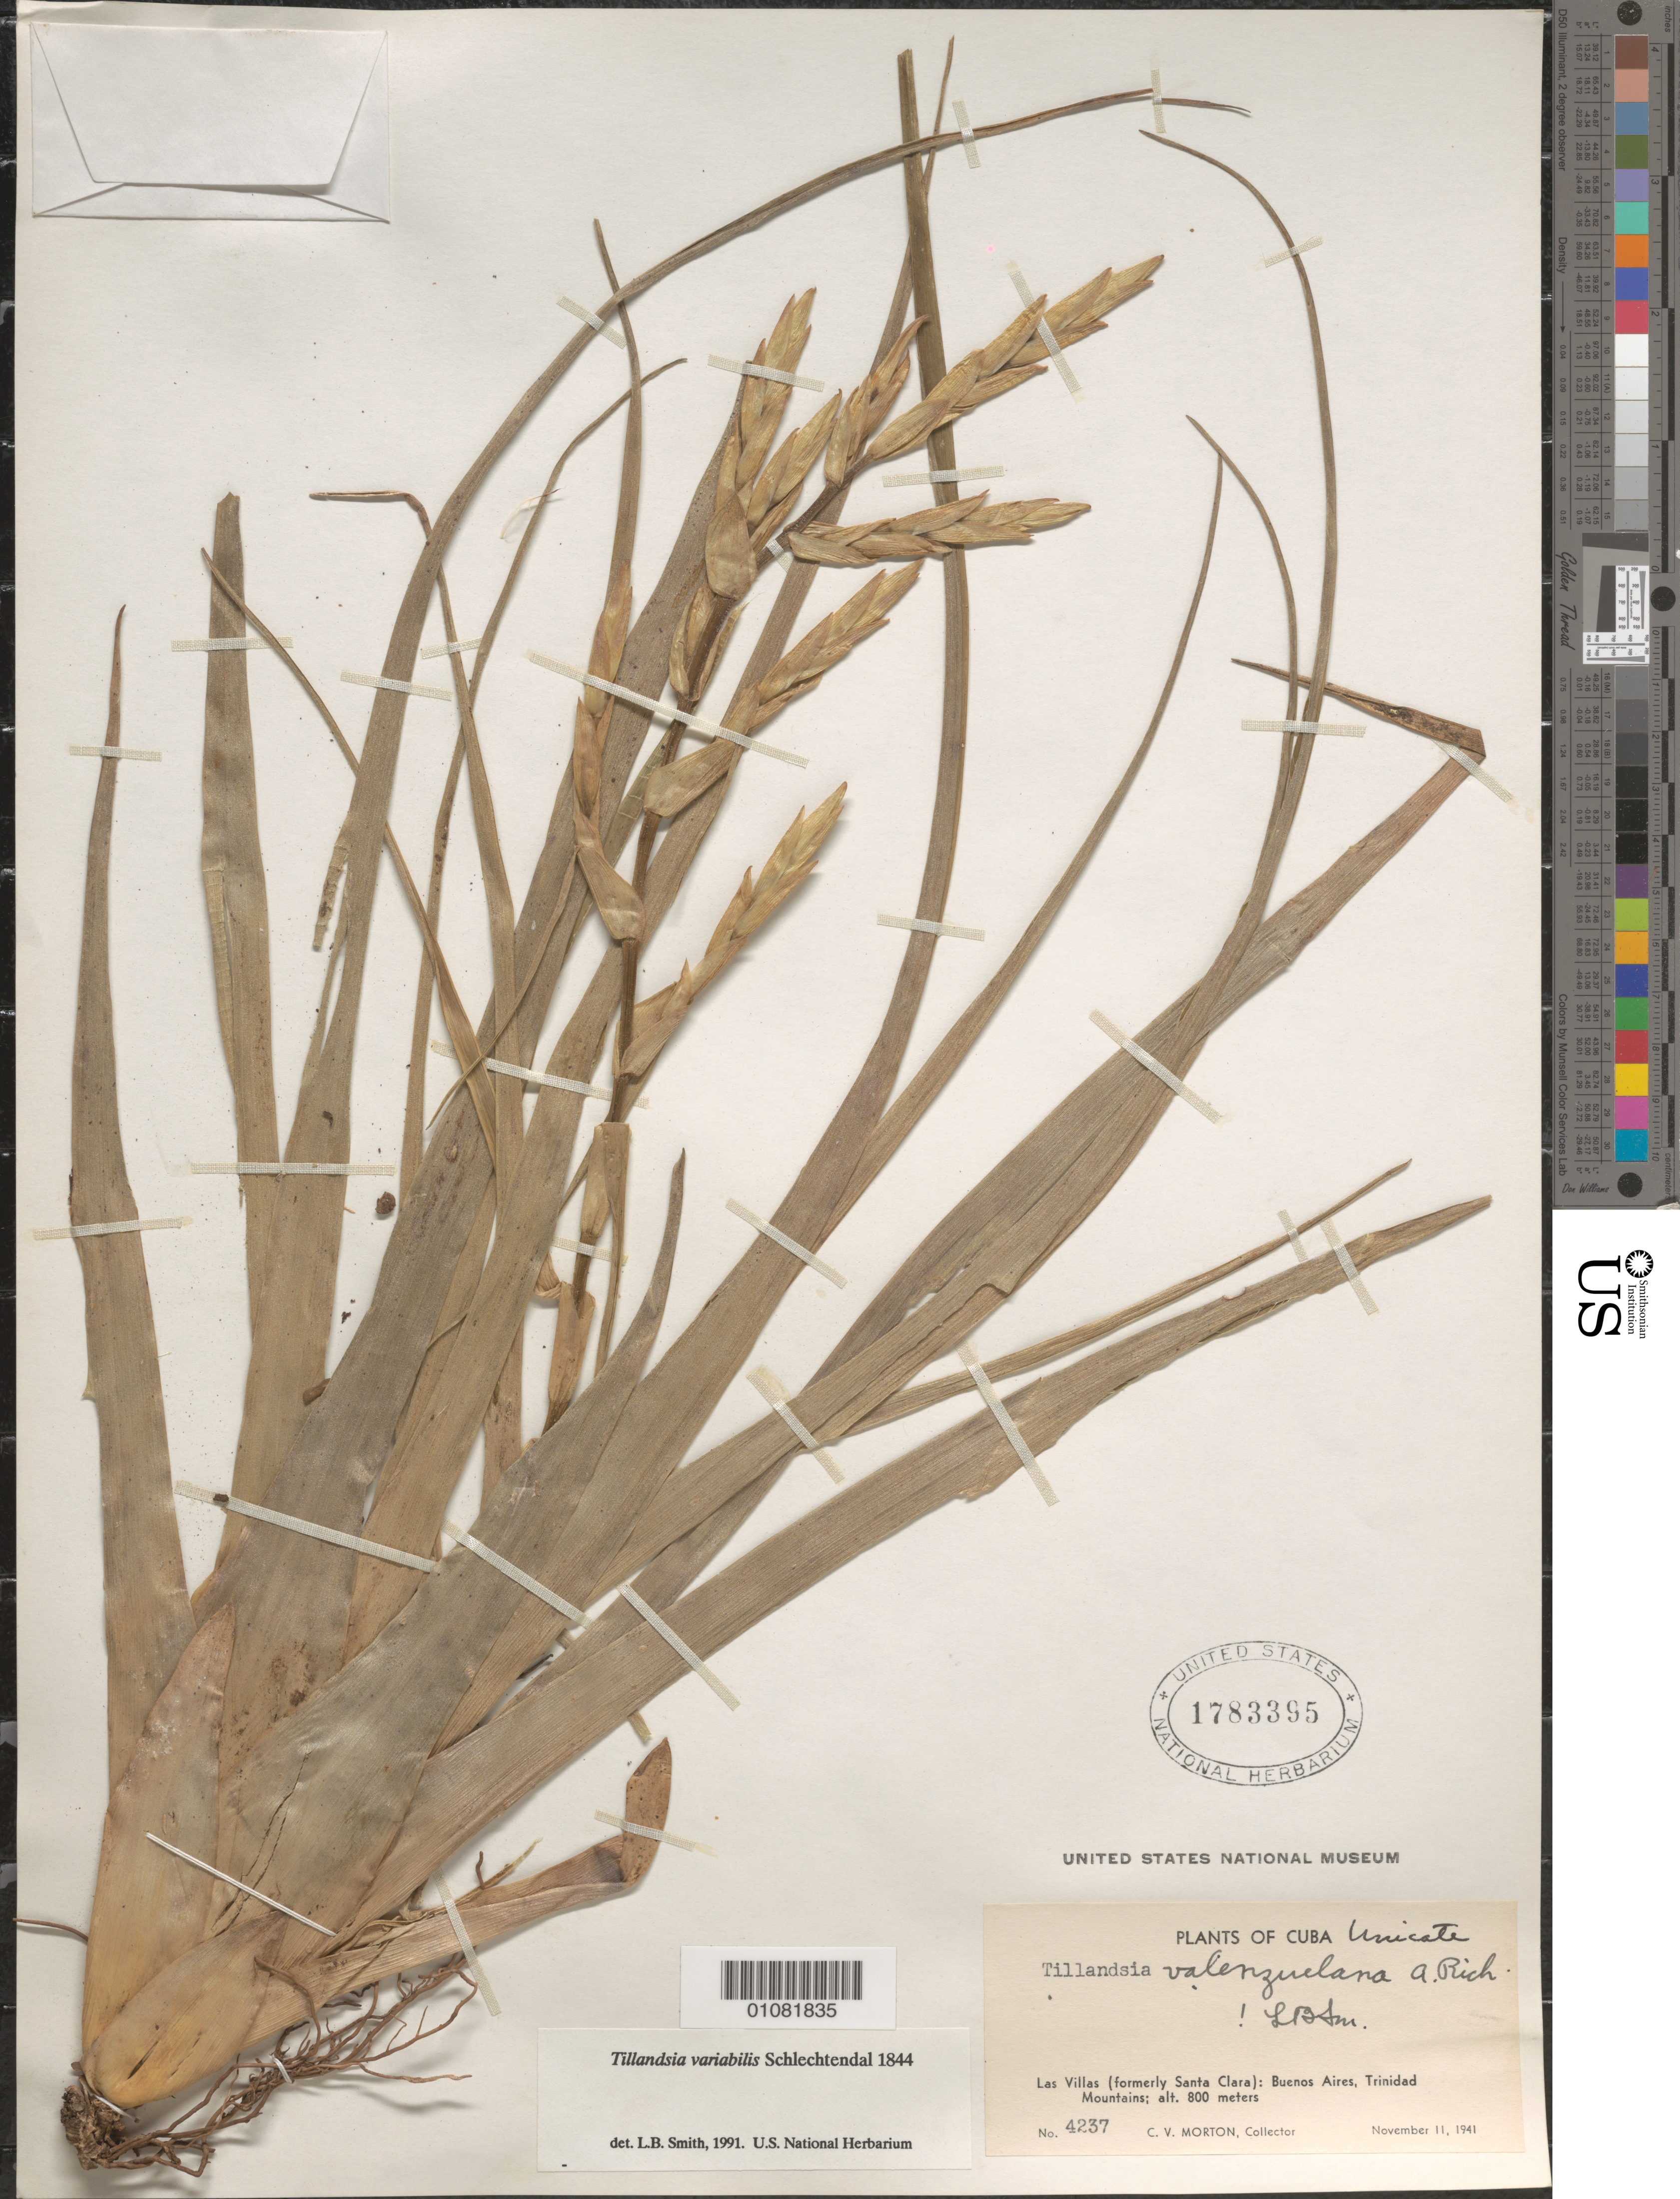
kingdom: Plantae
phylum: Tracheophyta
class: Liliopsida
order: Poales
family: Bromeliaceae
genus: Tillandsia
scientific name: Tillandsia variabilis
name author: Schltdl.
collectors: C. V. Morton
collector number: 4237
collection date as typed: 11 Nov 1941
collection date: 1941-11-11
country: Cuba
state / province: Villa Clara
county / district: Santa Clara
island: Cuba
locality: Las Villas (formerly Santa Clara): Buenos Aires, Trinidad Mountains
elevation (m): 800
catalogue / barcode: US 1783395